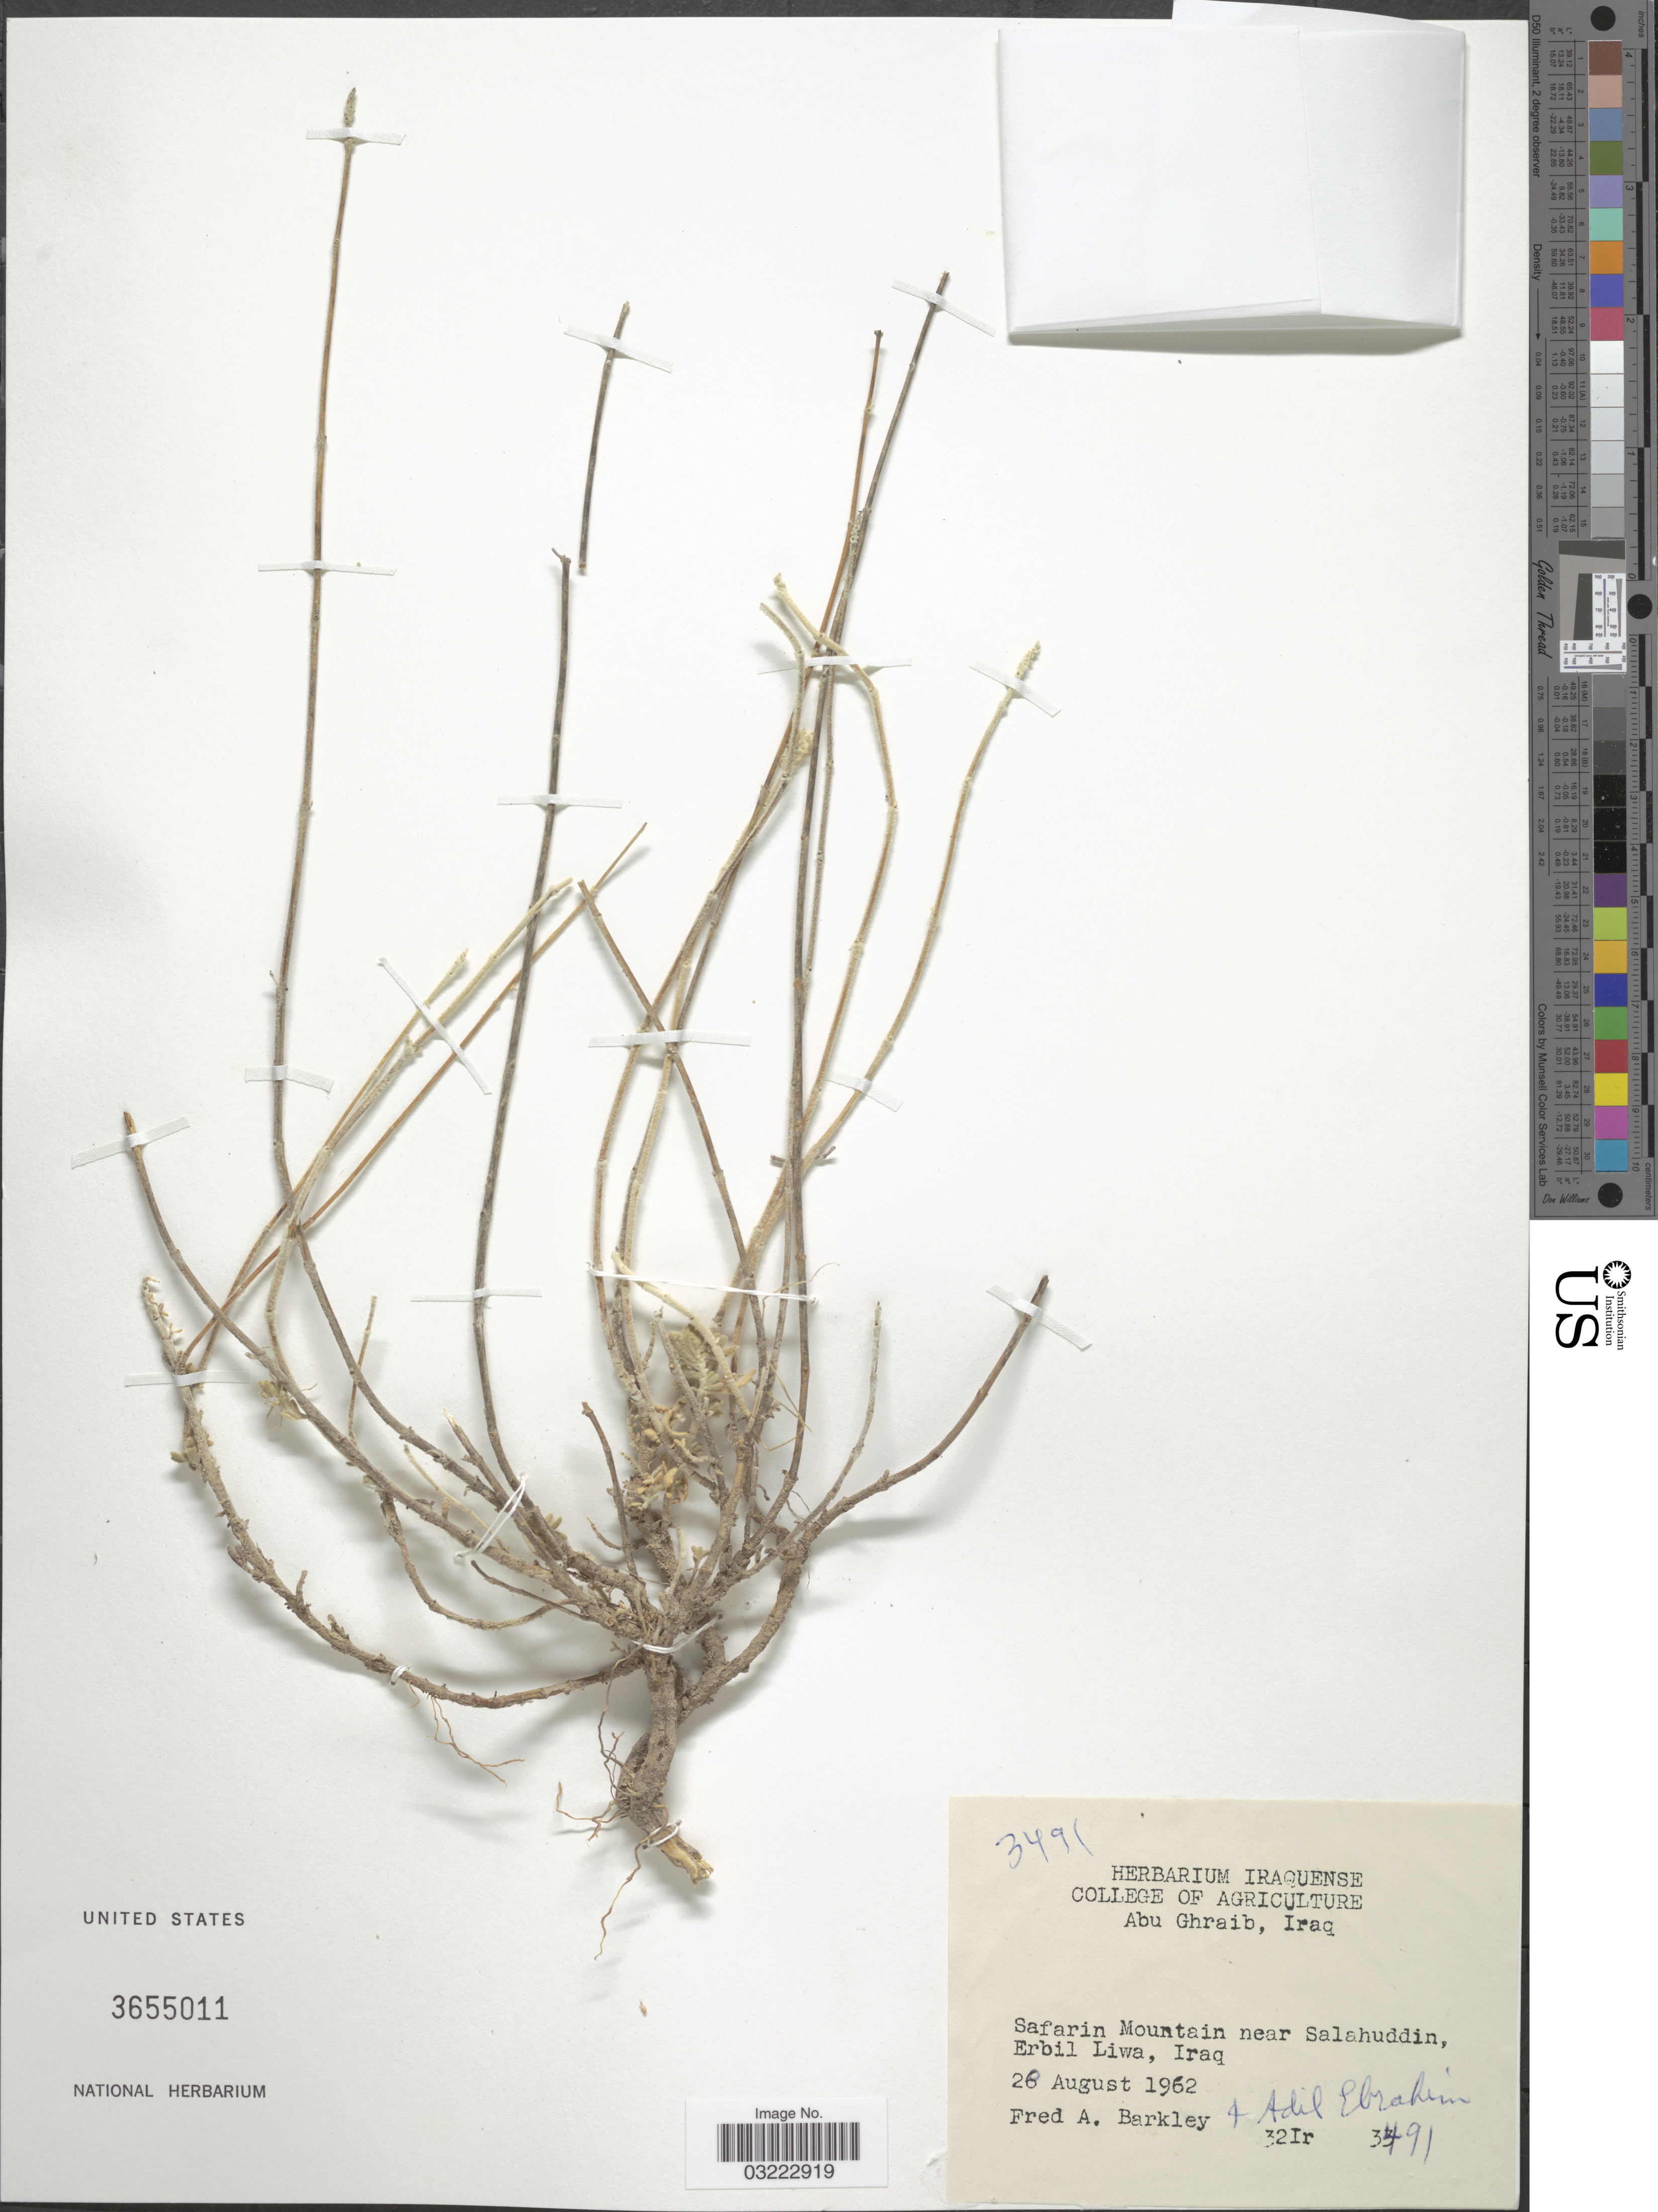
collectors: F. A. Barkley & A. Ibrahim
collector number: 32Ir 3491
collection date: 1962-08-28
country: Iraq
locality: Safarin Mountain near Salahuddin, Erbil Liwa.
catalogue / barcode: US 3655011